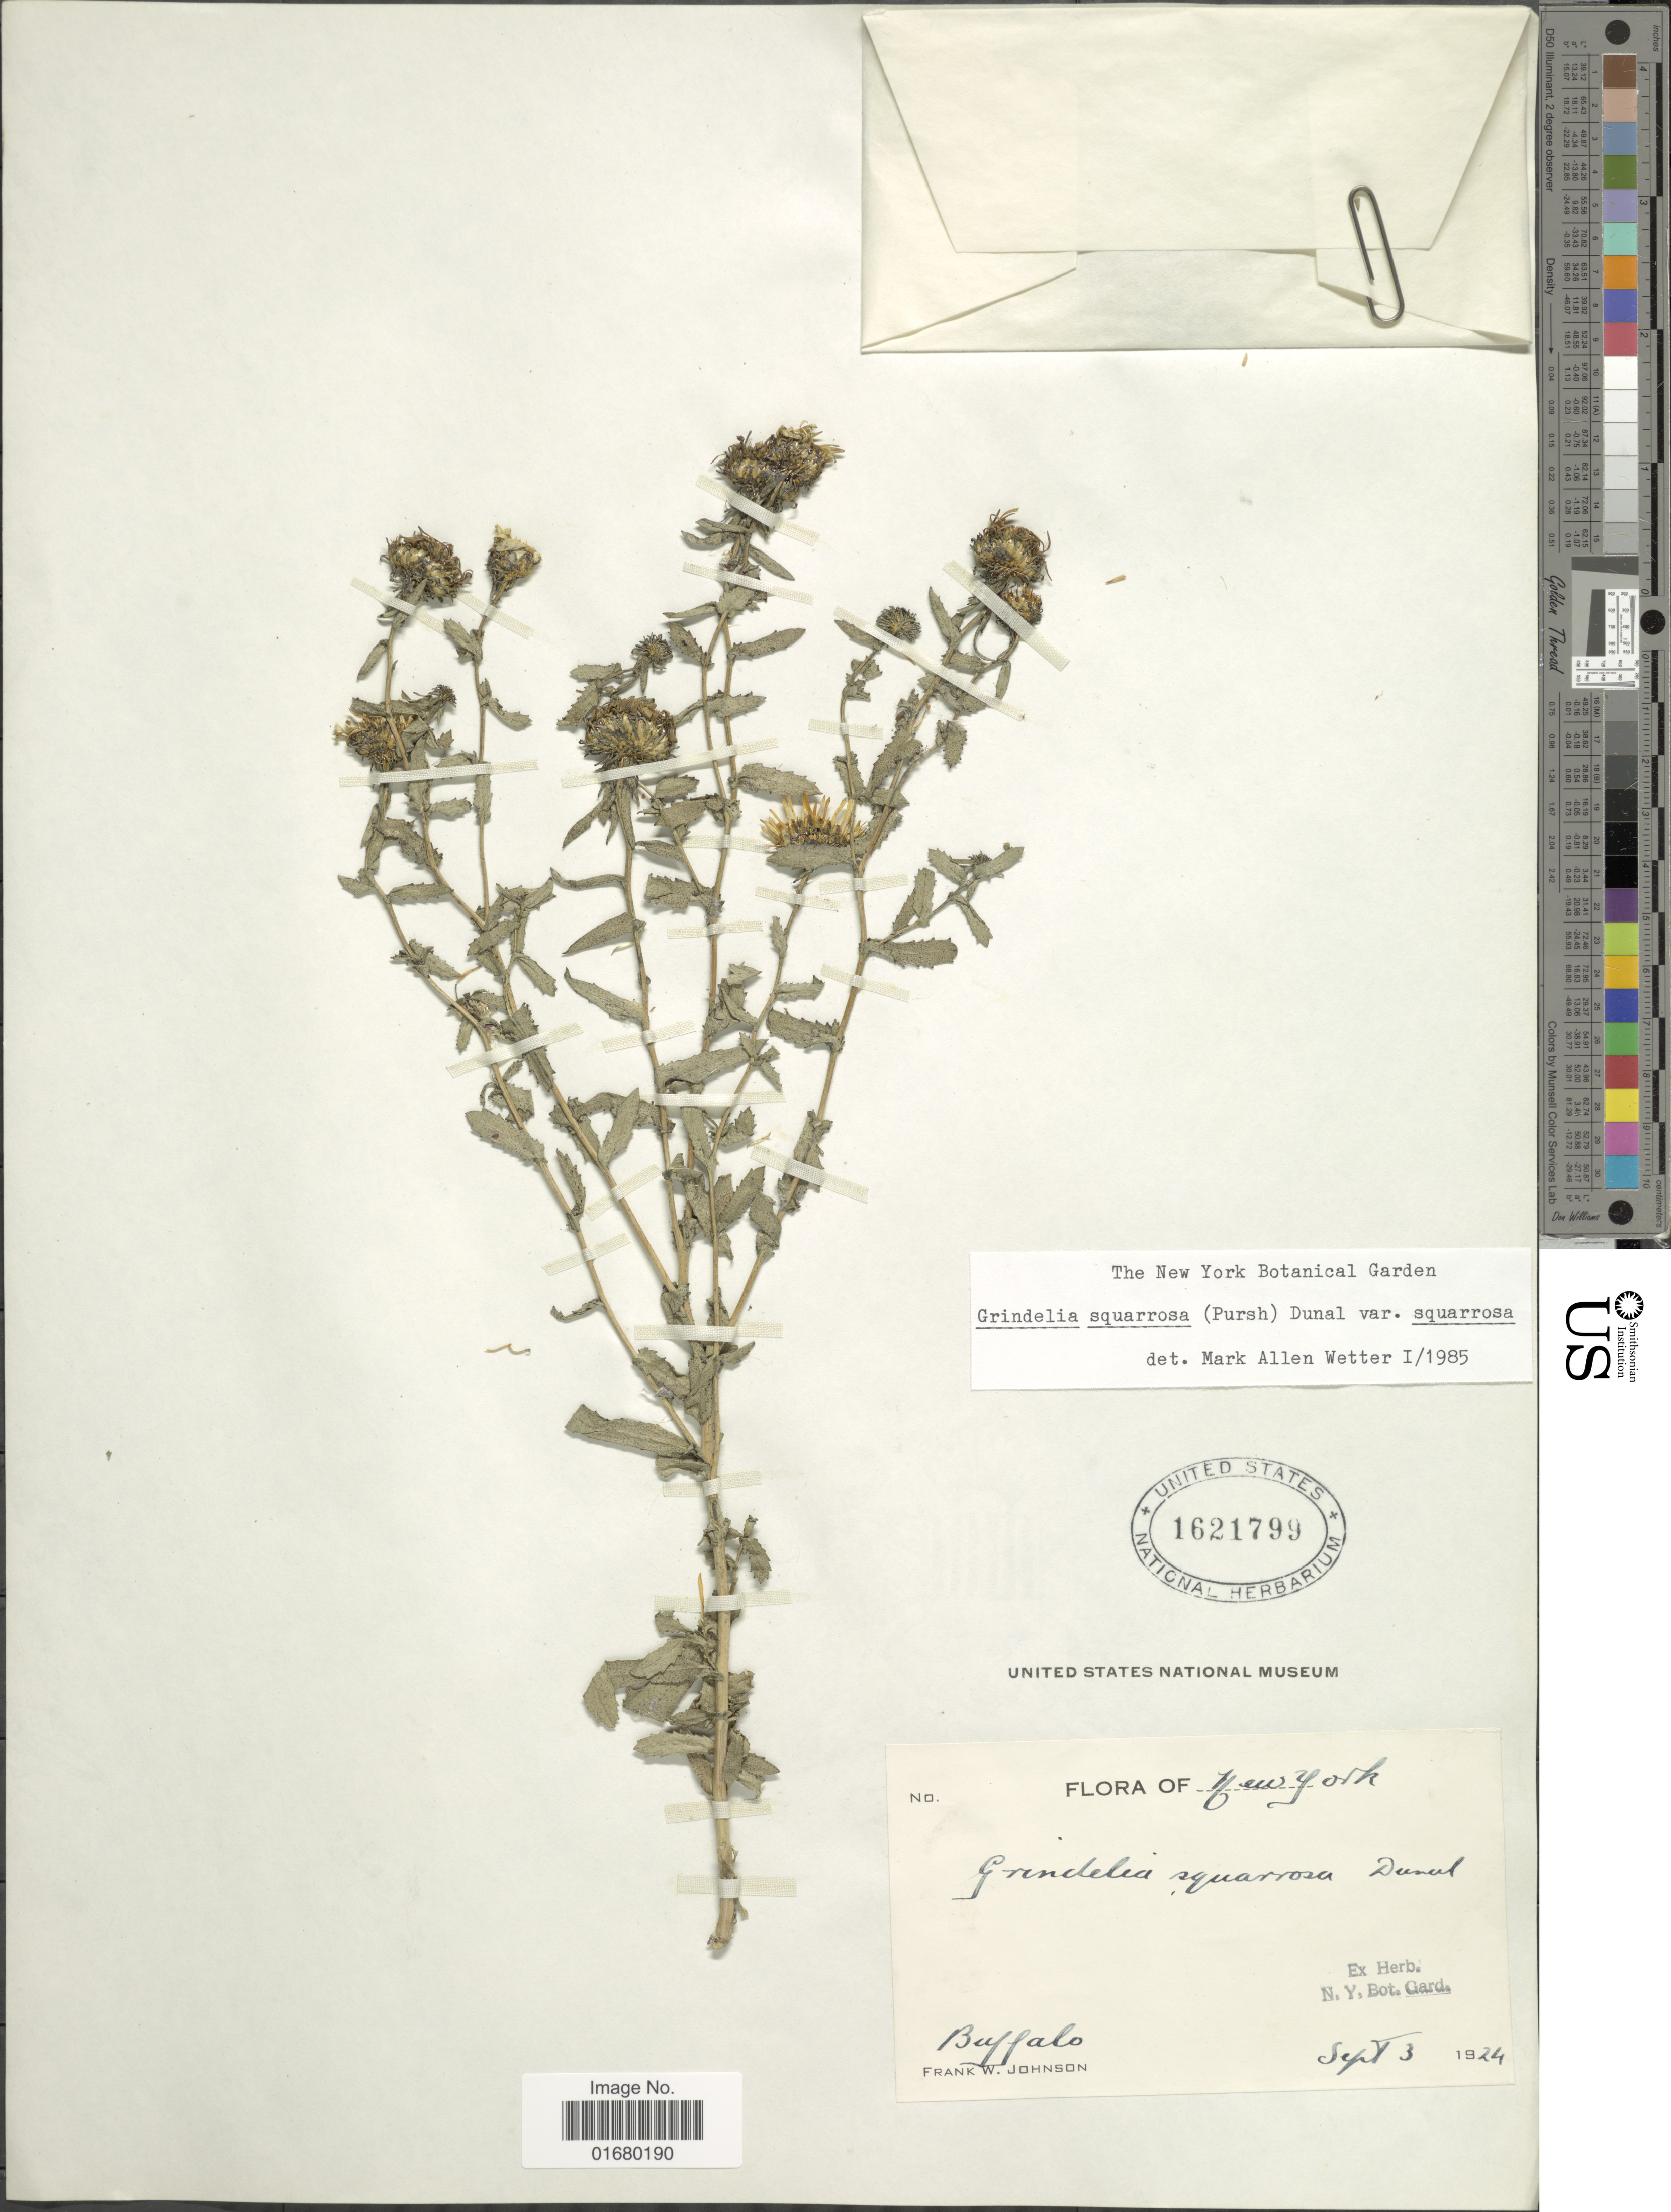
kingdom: Plantae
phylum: Tracheophyta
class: Magnoliopsida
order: Asterales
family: Asteraceae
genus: Grindelia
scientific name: Grindelia squarrosa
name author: (Pursh) Dunal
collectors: F. W. Johnson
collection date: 1924-09-03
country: United States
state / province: New York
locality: Buffalo.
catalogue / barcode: US 1621799